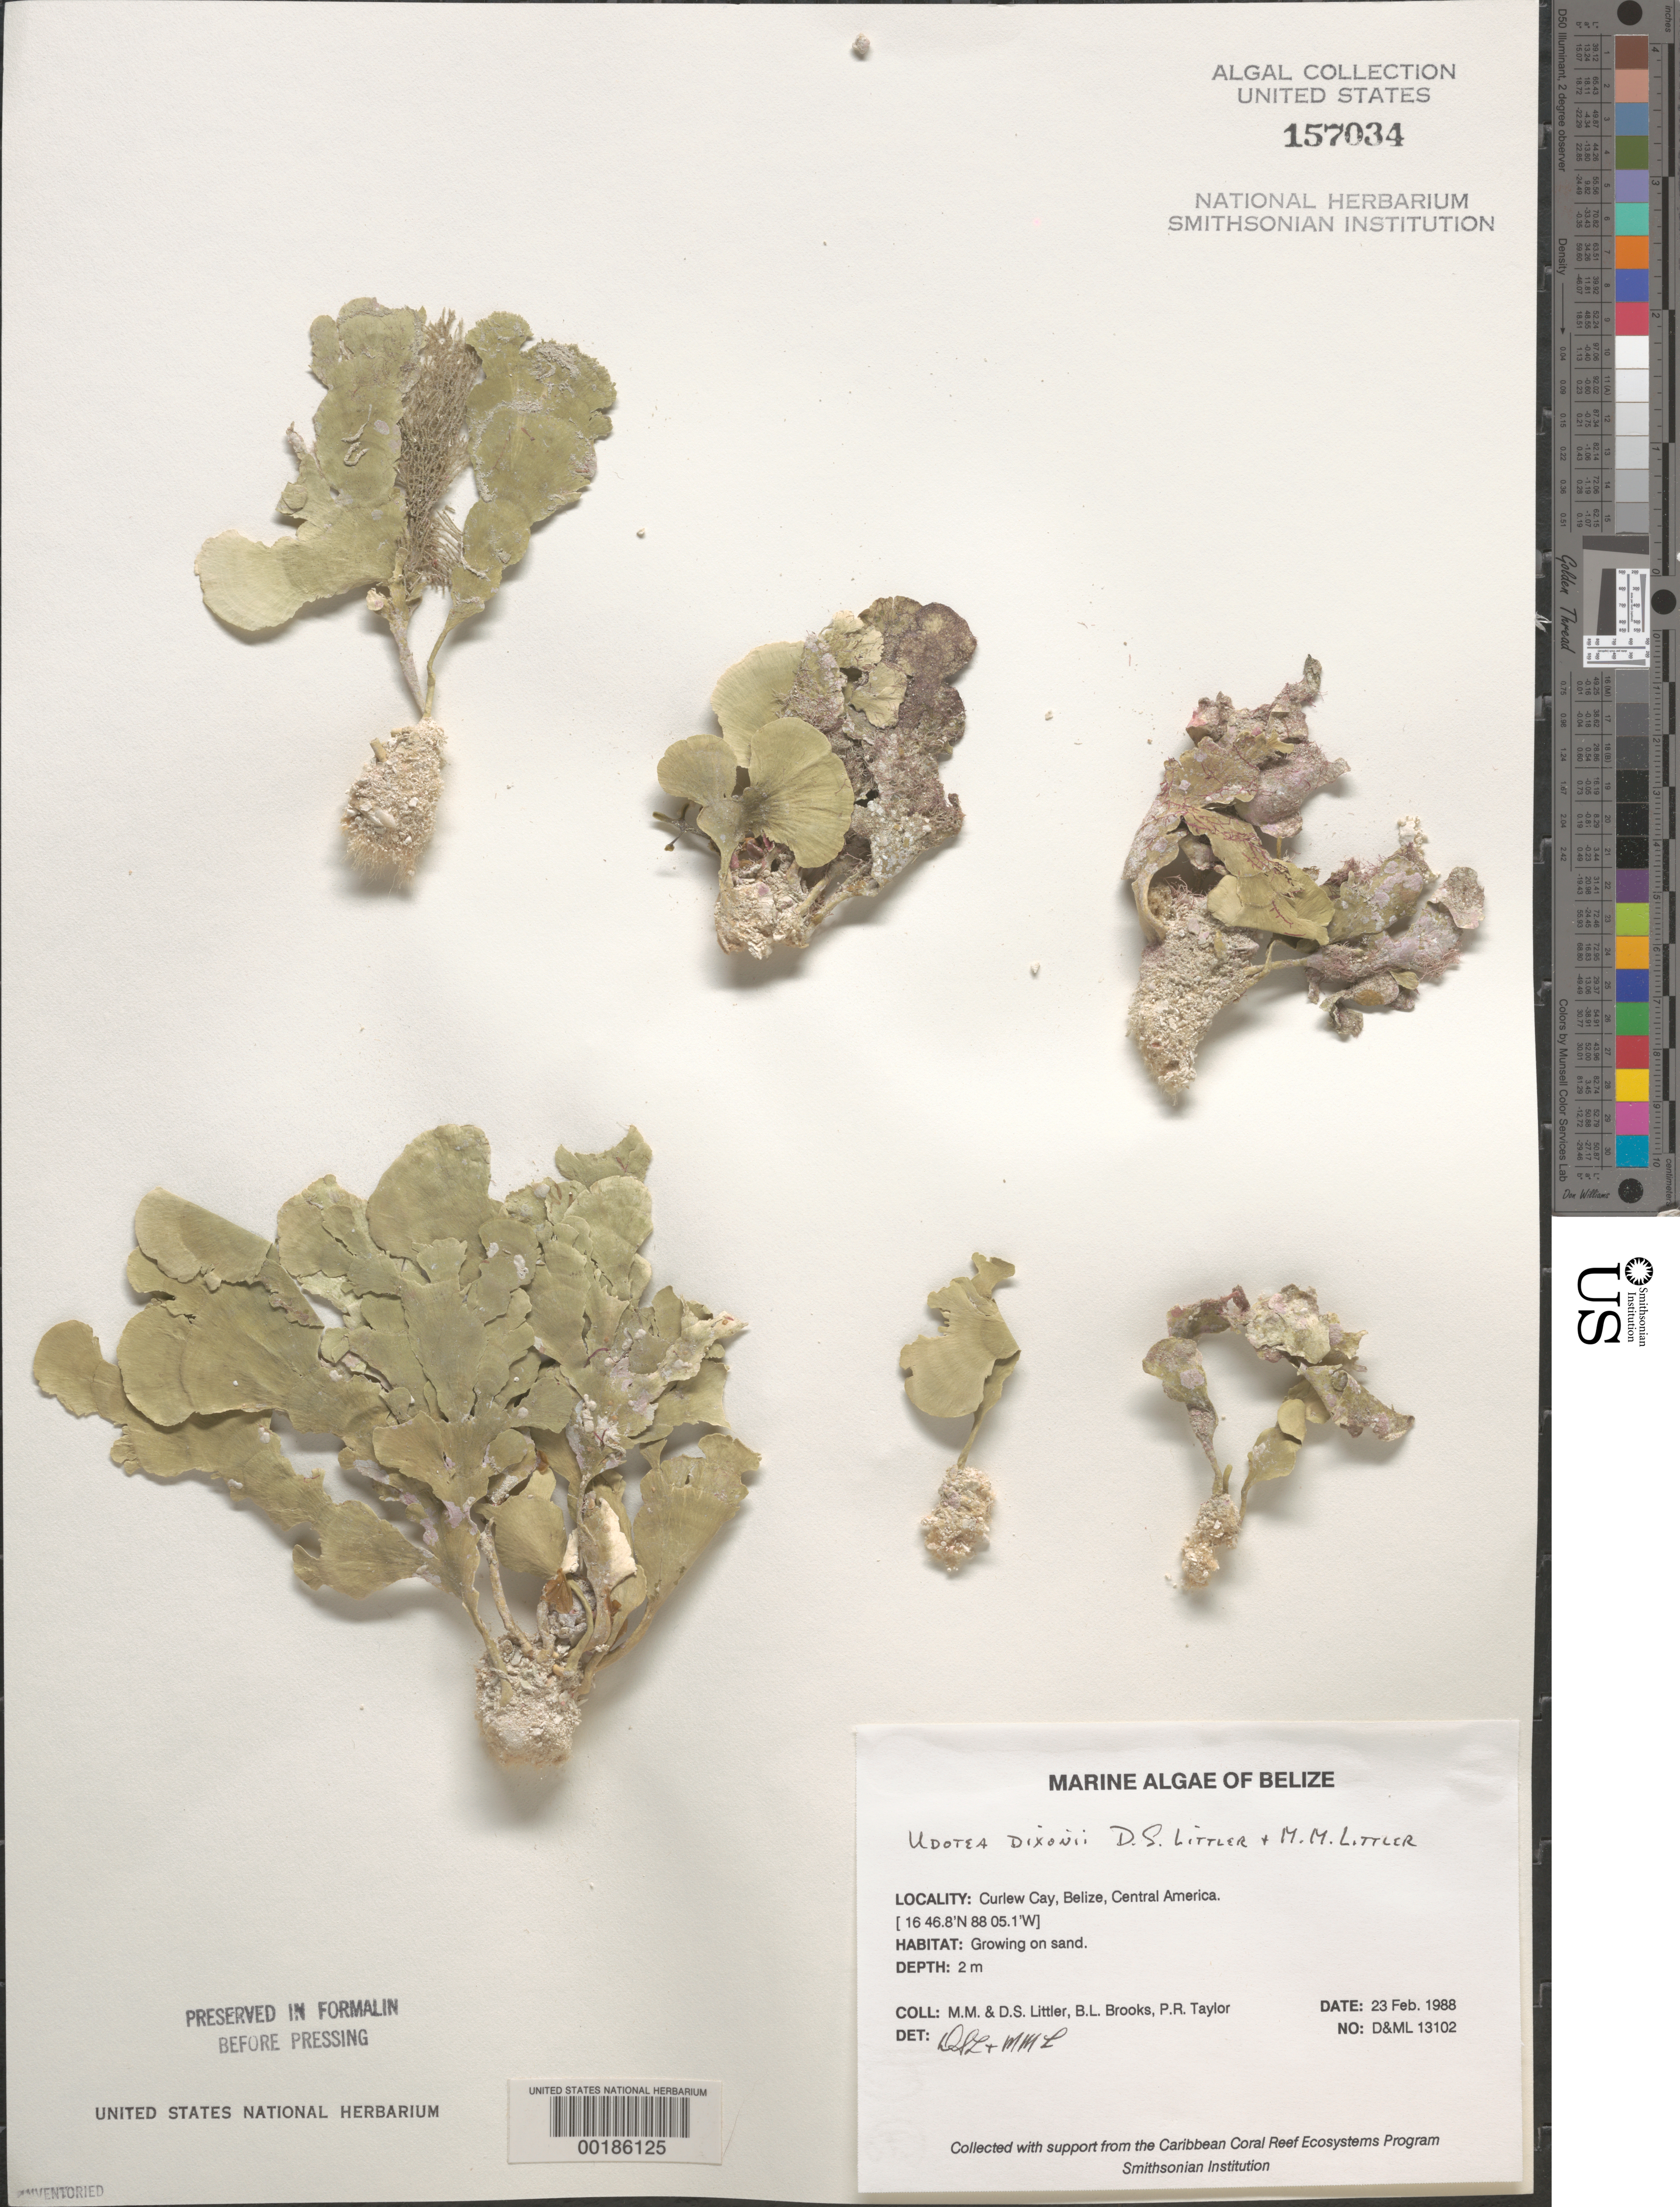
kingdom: Plantae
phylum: Chlorophyta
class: Ulvophyceae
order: Bryopsidales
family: Udoteaceae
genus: Udotea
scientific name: Udotea dixonii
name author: D.S. Littler & Littler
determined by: Littler, D. S.; Littler, M. M.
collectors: D. S. Littler, M. M. Littler, B. Brooks & P. R. Taylor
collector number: D&ML 13102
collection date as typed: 23 Feb 1988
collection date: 1988-02-23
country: Belize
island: Curlew Cay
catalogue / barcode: US 157034